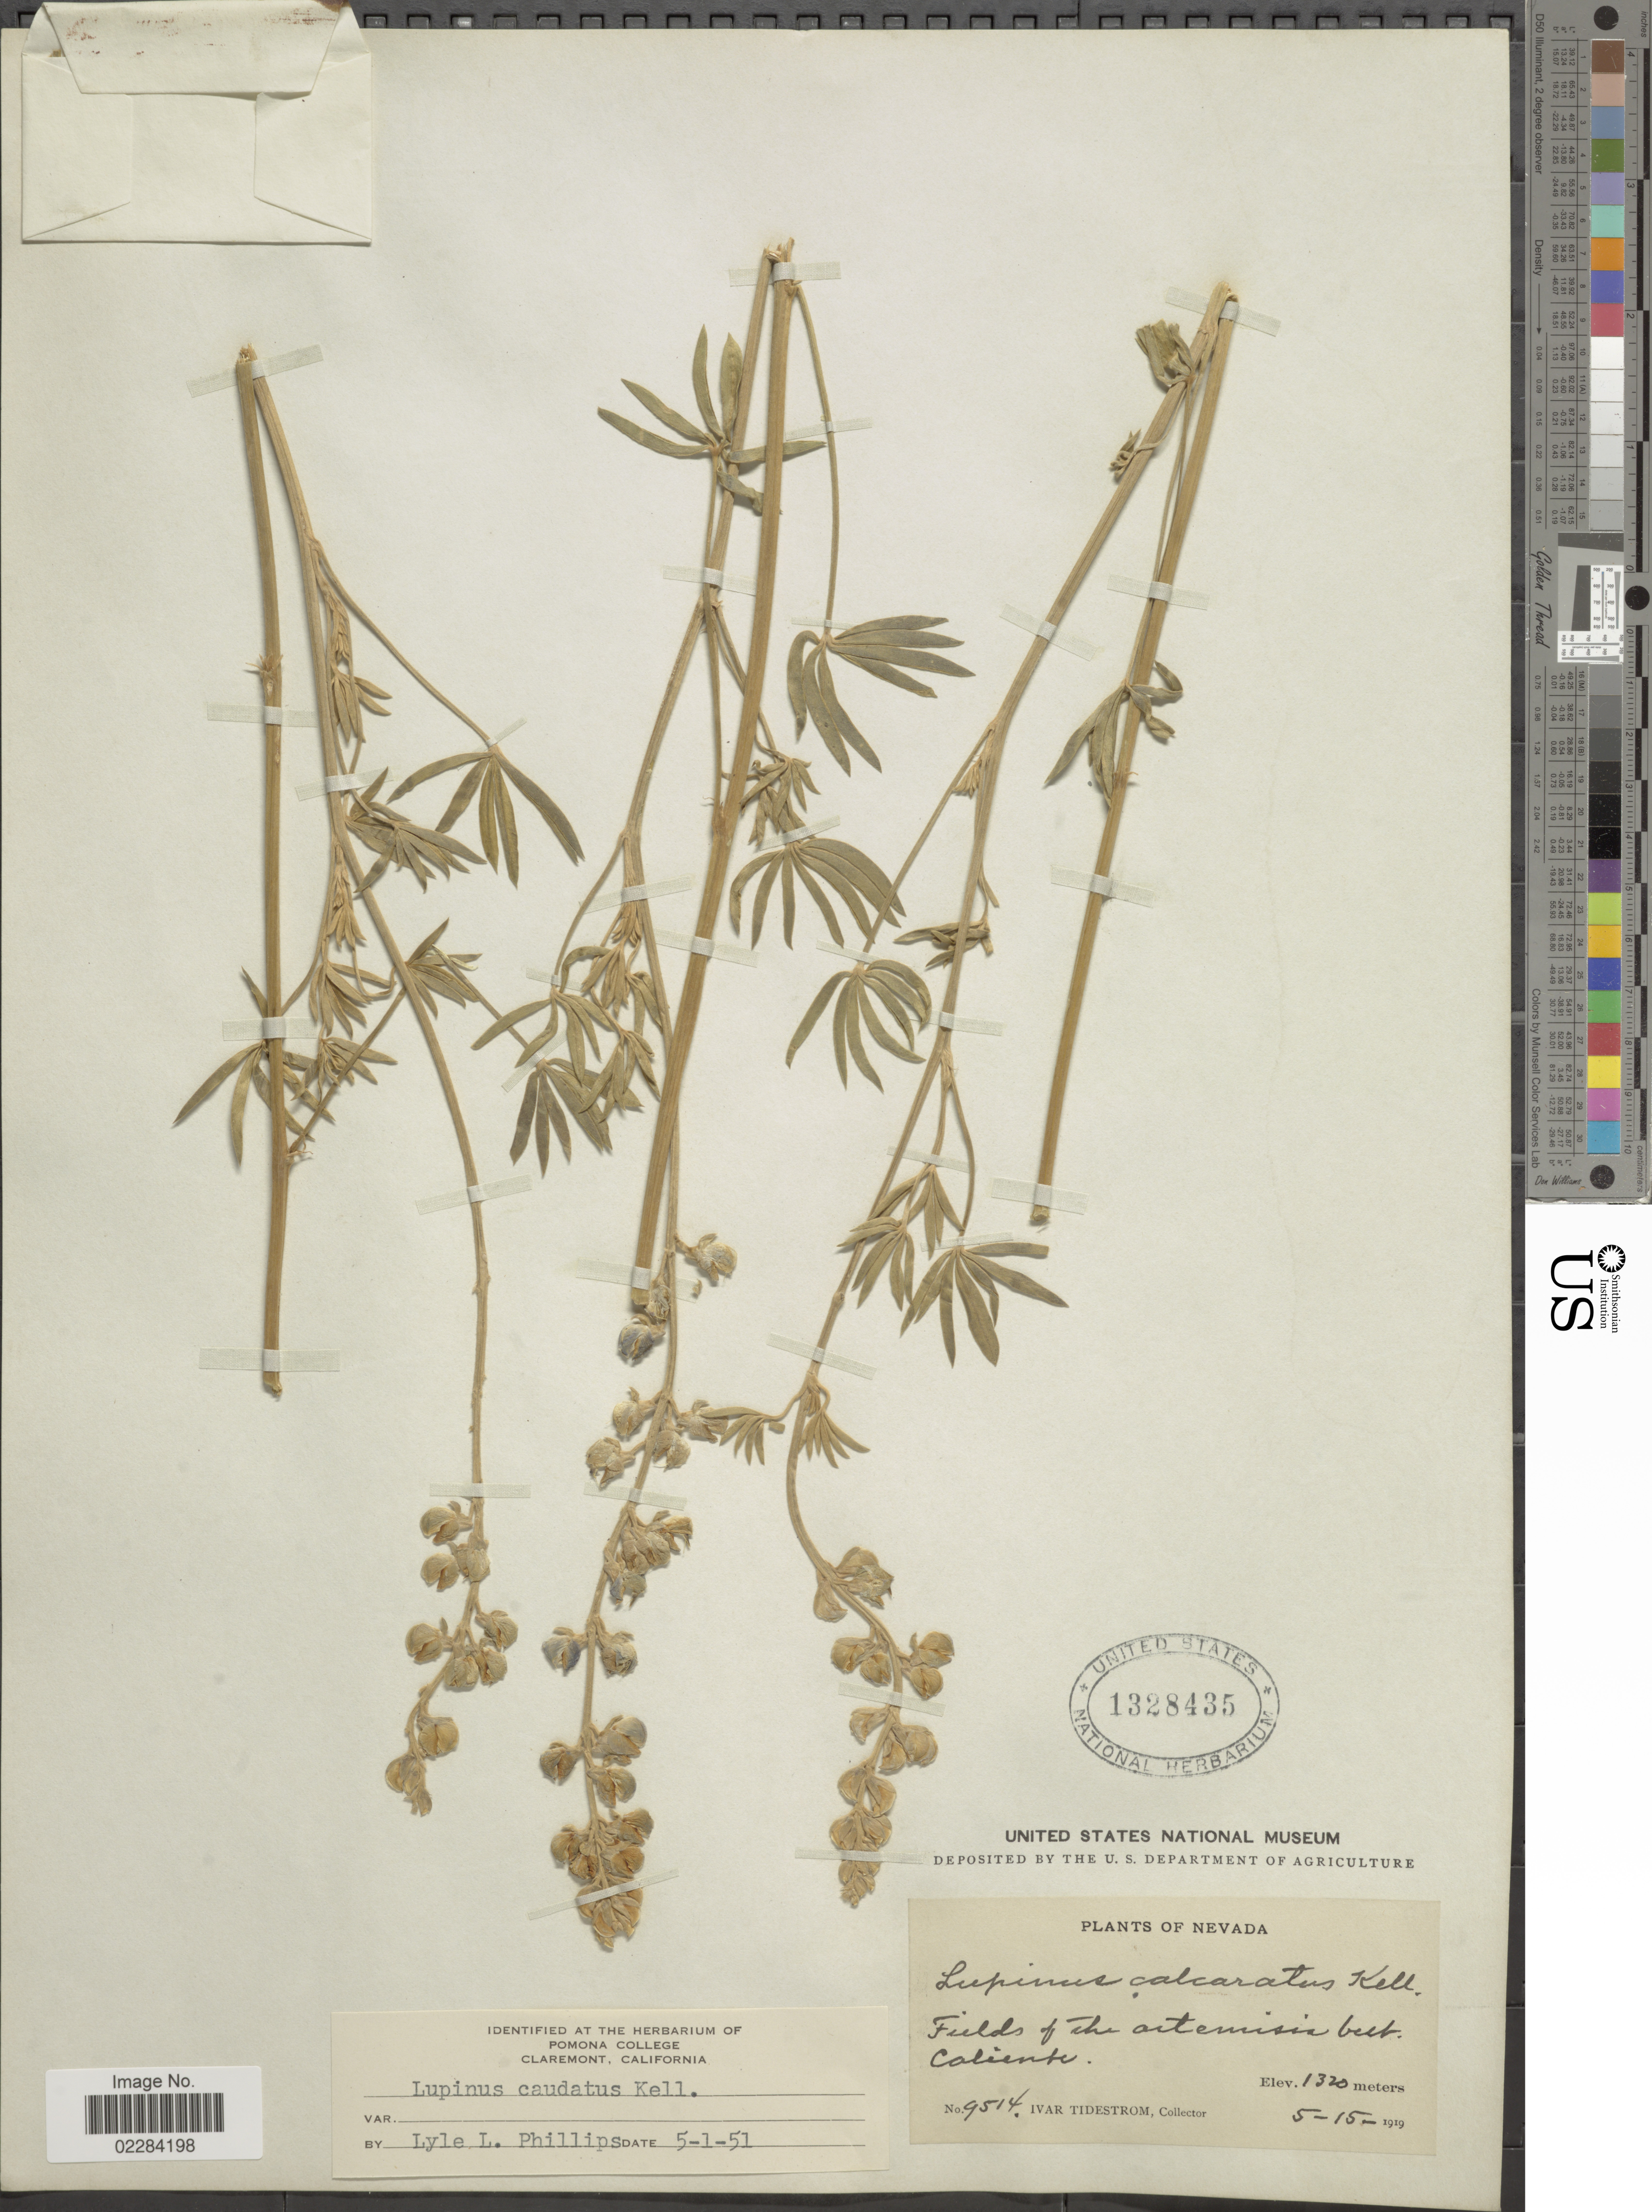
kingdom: Plantae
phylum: Tracheophyta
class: Magnoliopsida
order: Fabales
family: Fabaceae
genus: Lupinus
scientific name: Lupinus caudatus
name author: Kellogg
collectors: I. F. Tidestrom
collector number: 9514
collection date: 1919-05-15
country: United States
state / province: Nevada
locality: Fields of the artemisia belt. Caliente.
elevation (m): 1320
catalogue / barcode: US 1328435